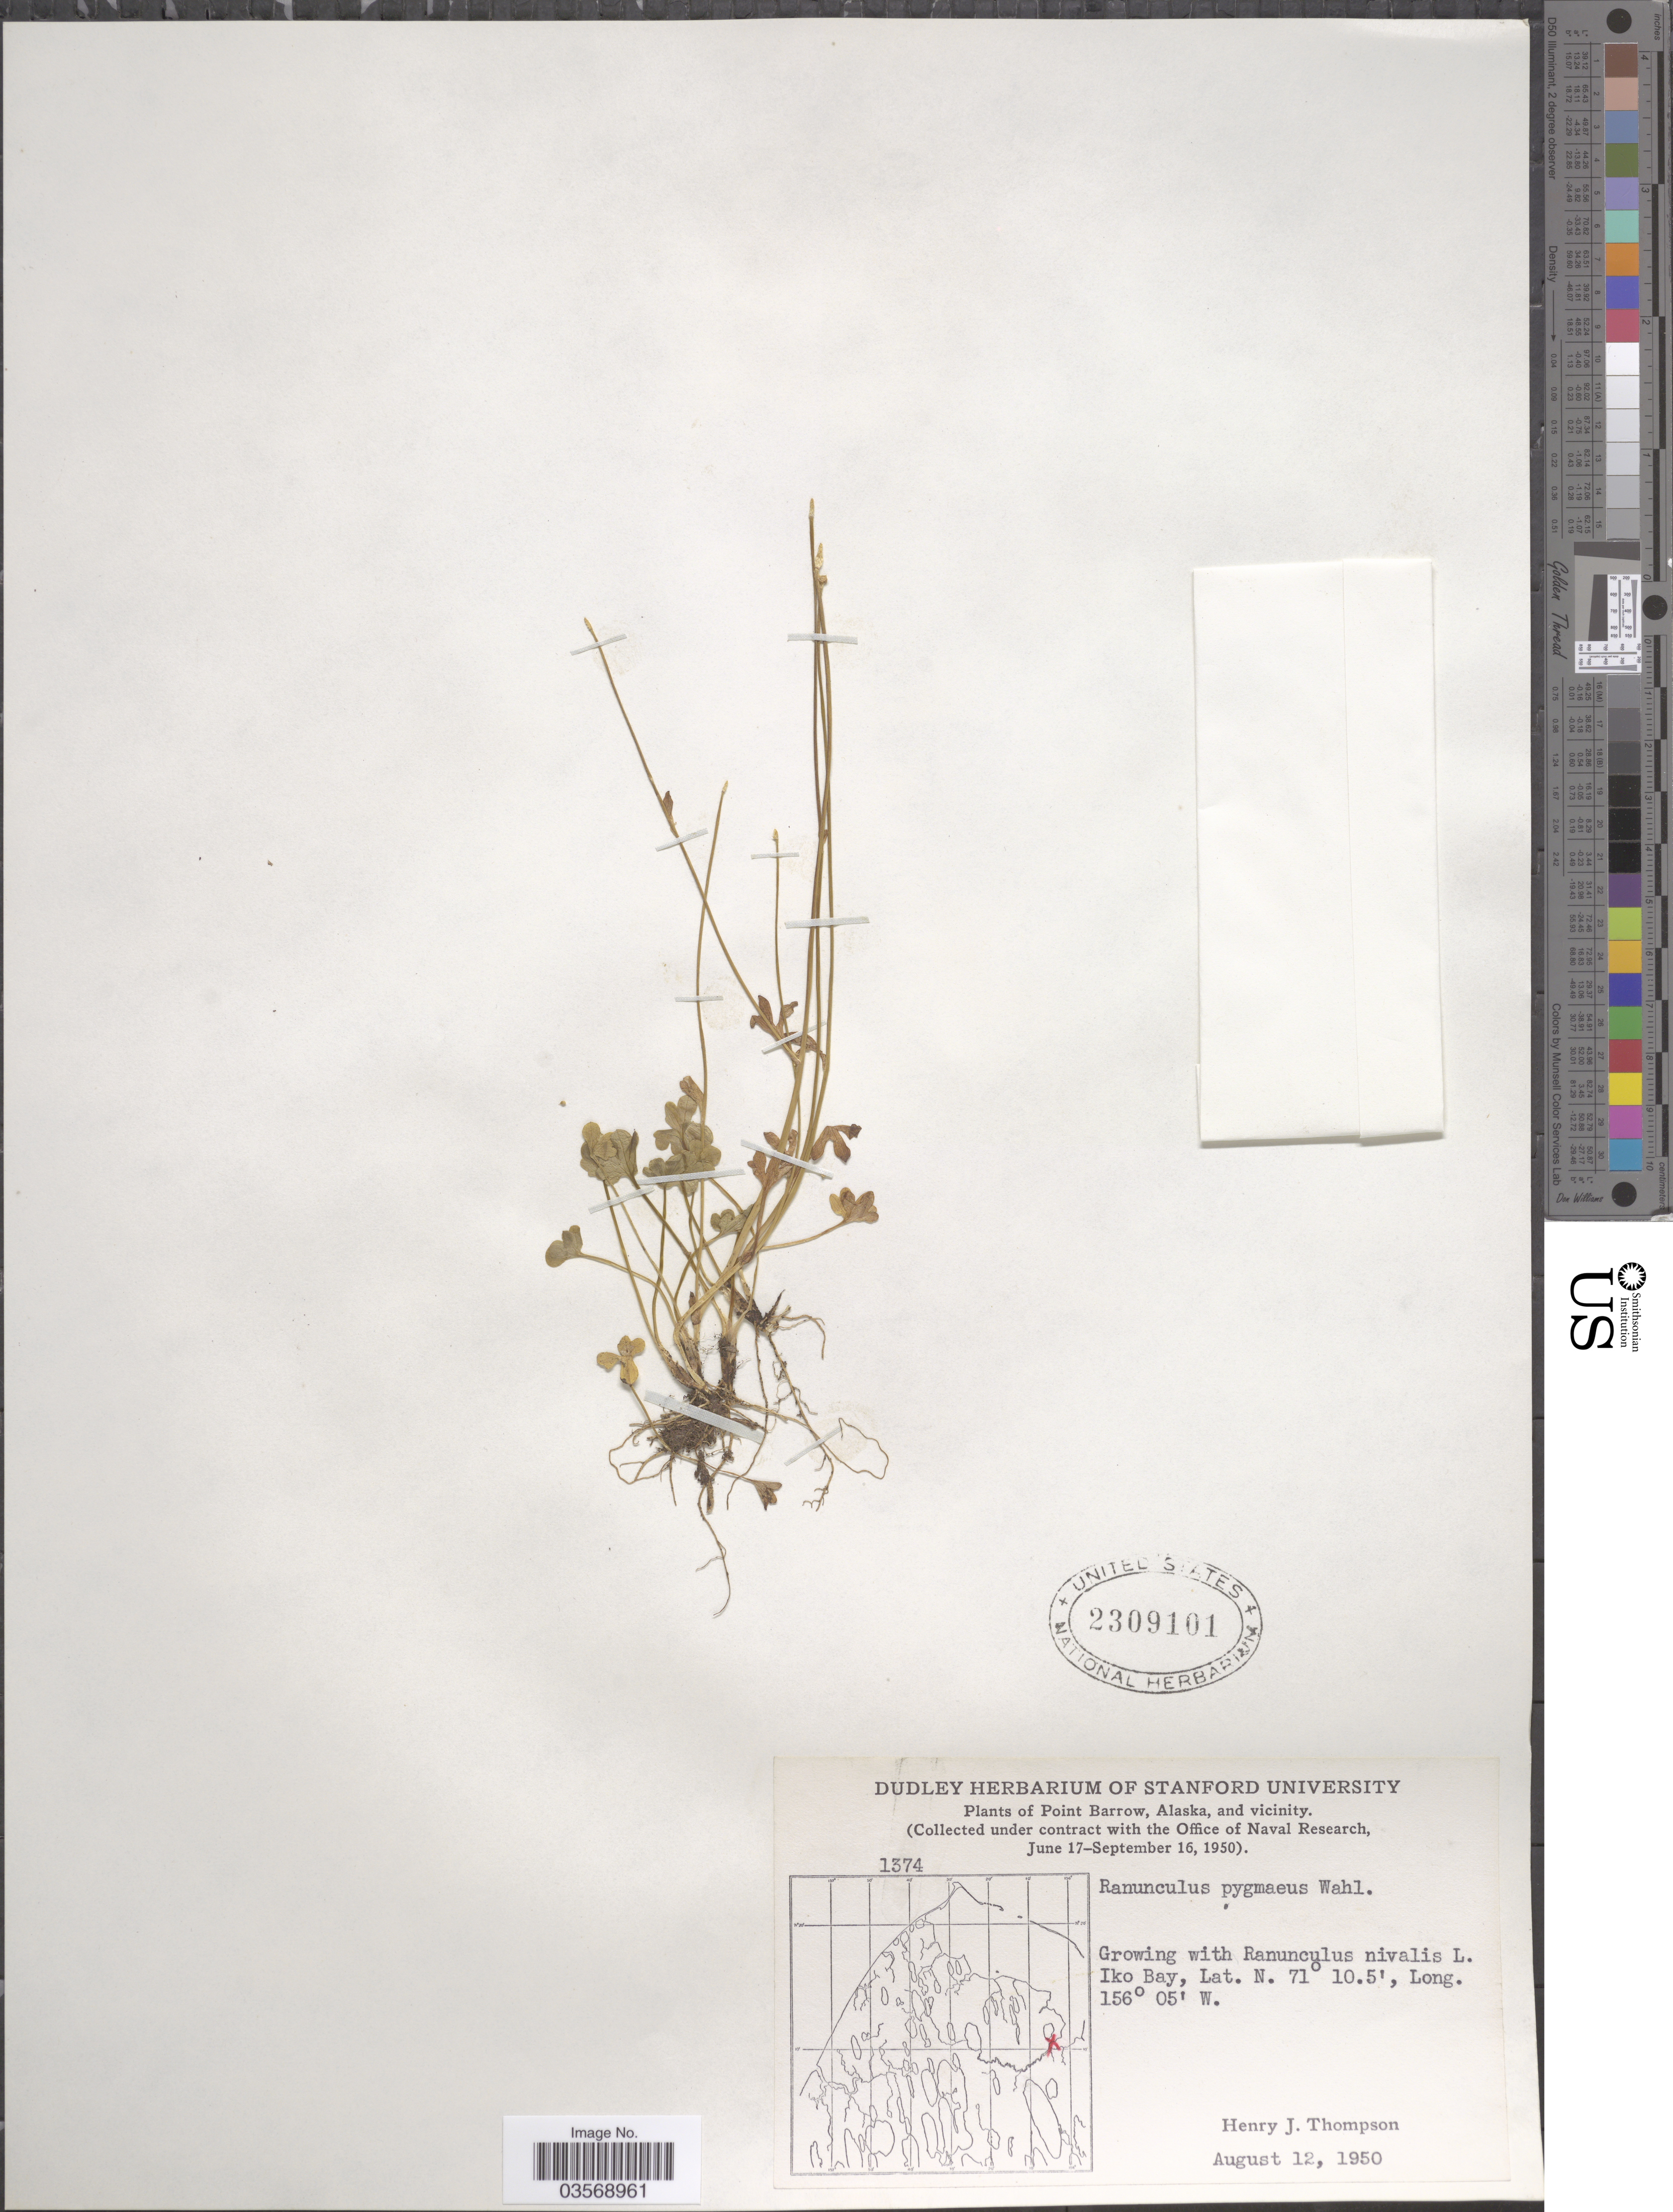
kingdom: Plantae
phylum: Tracheophyta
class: Magnoliopsida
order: Ranunculales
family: Ranunculaceae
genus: Ranunculus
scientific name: Ranunculus pygmaeus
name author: Wahlenb.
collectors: H. J. Thompson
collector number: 1374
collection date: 1950-08-12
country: United States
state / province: Alaska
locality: Point Barrow, Alaska, and vicinity. Iko Bay.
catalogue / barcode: US 2309101